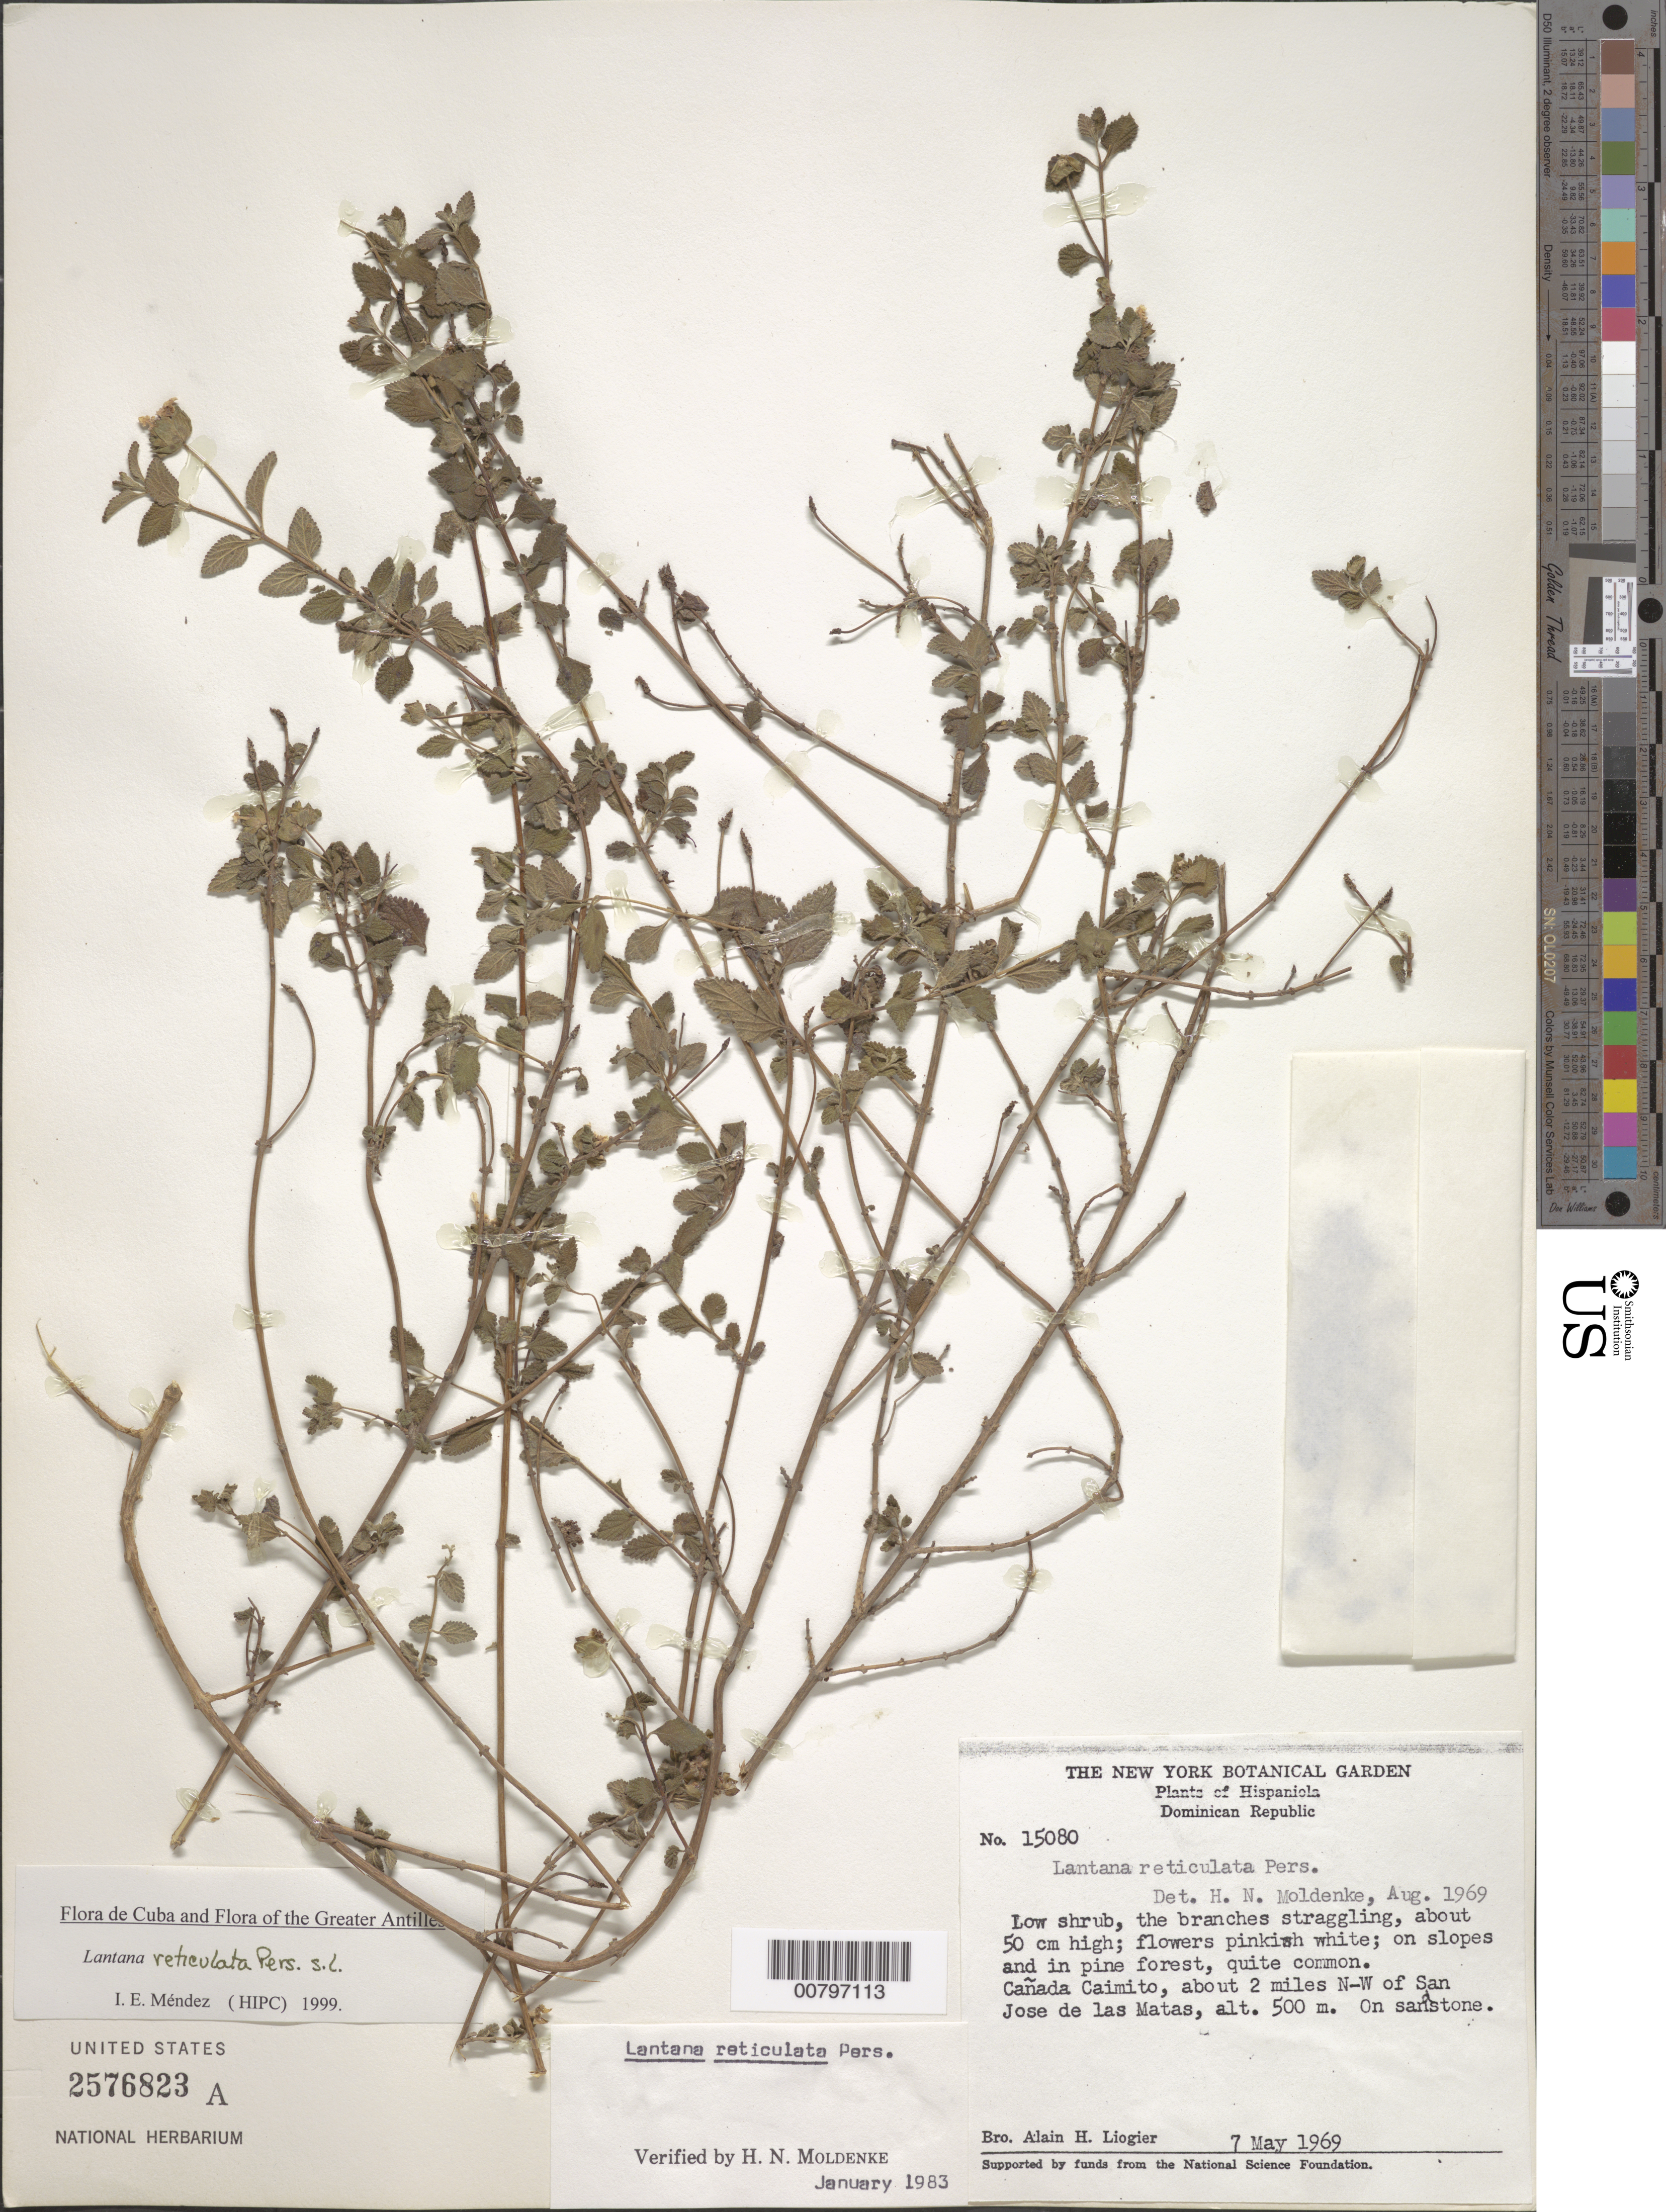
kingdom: Plantae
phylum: Tracheophyta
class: Magnoliopsida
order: Lamiales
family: Verbenaceae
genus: Lantana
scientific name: Lantana reticulata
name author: Pers.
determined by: Méndez, Isidro E., (HIPC)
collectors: A. H. Liogier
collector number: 15080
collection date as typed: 07 May 1969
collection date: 1969-05-07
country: Dominican Republic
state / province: Santiago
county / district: San José de las Matas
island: Hispaniola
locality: Cañada Caimito, about 2 miles NW of San Jose de las Matas,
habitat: On sandstone on slopes and in pine forest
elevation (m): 500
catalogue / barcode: US 2576823